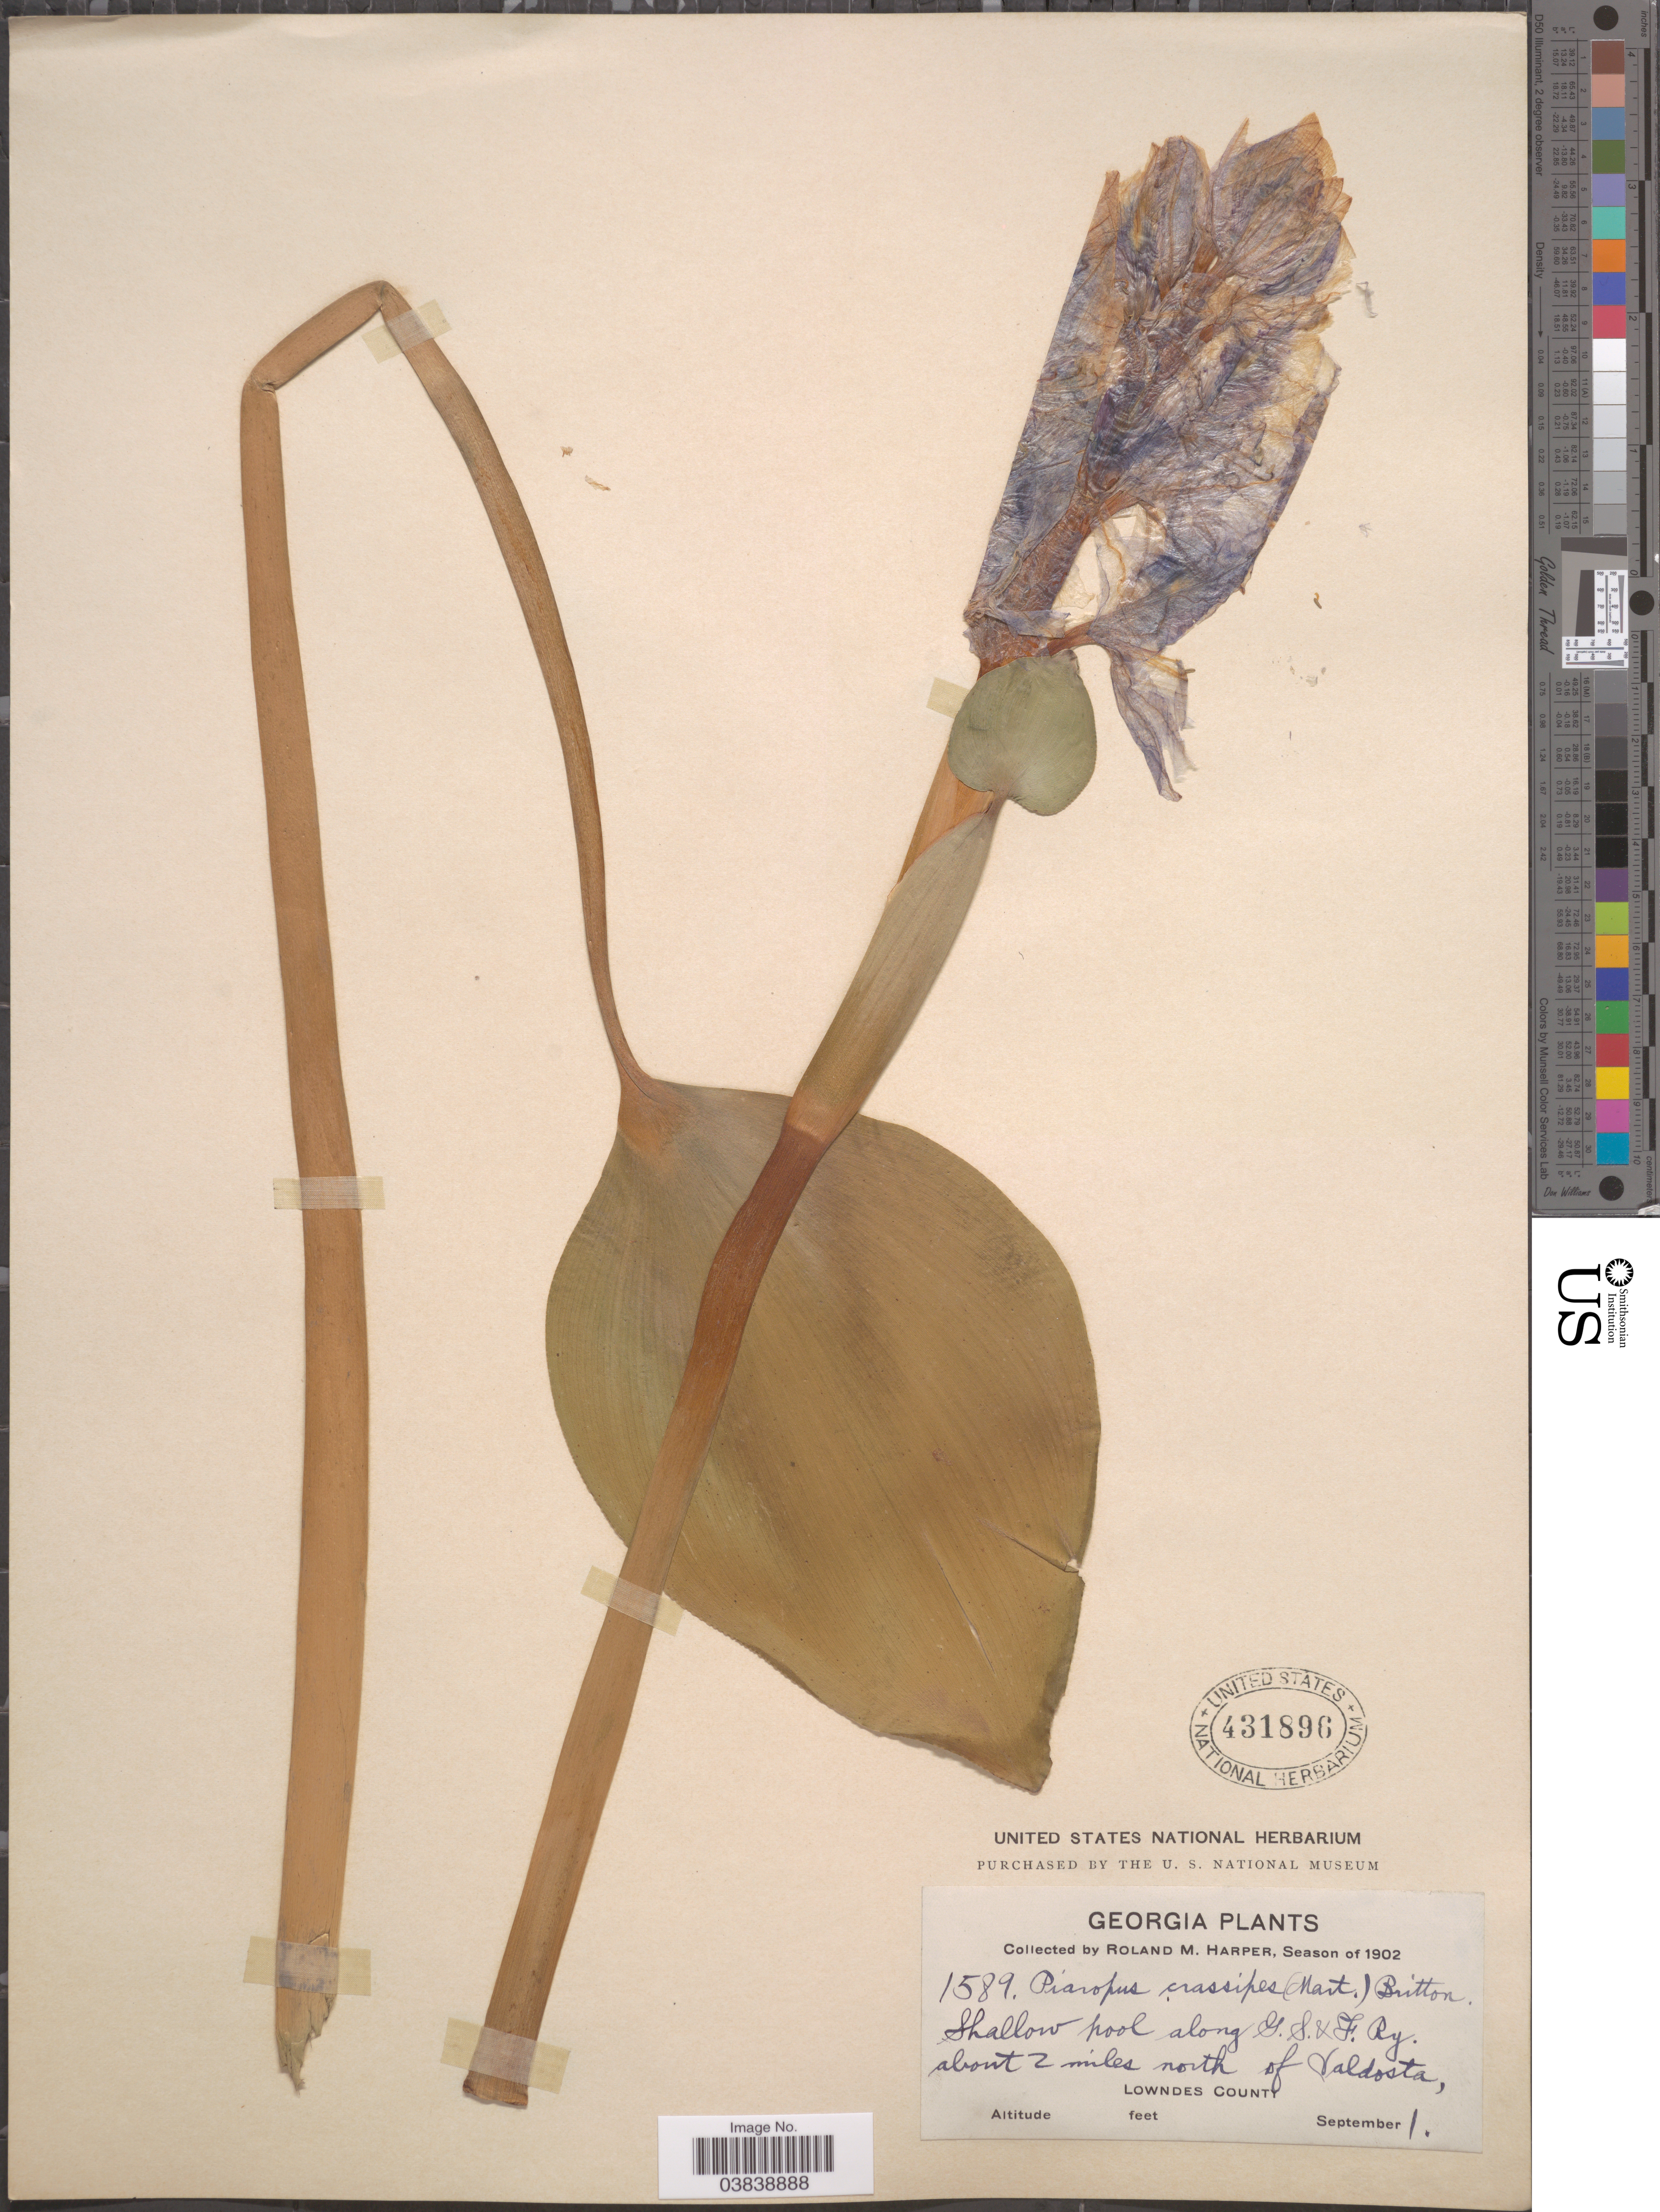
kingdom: Plantae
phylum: Tracheophyta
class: Liliopsida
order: Commelinales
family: Pontederiaceae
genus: Eichhornia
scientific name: Eichhornia crassipes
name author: (Mart.) Solms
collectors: R. M. Harper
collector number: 1589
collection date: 1902-09-01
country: United States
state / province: Georgia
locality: Shallow pool along G.S. & F. Ry about 2 miles north of Valdosta. Lowndes County.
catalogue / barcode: US 431896